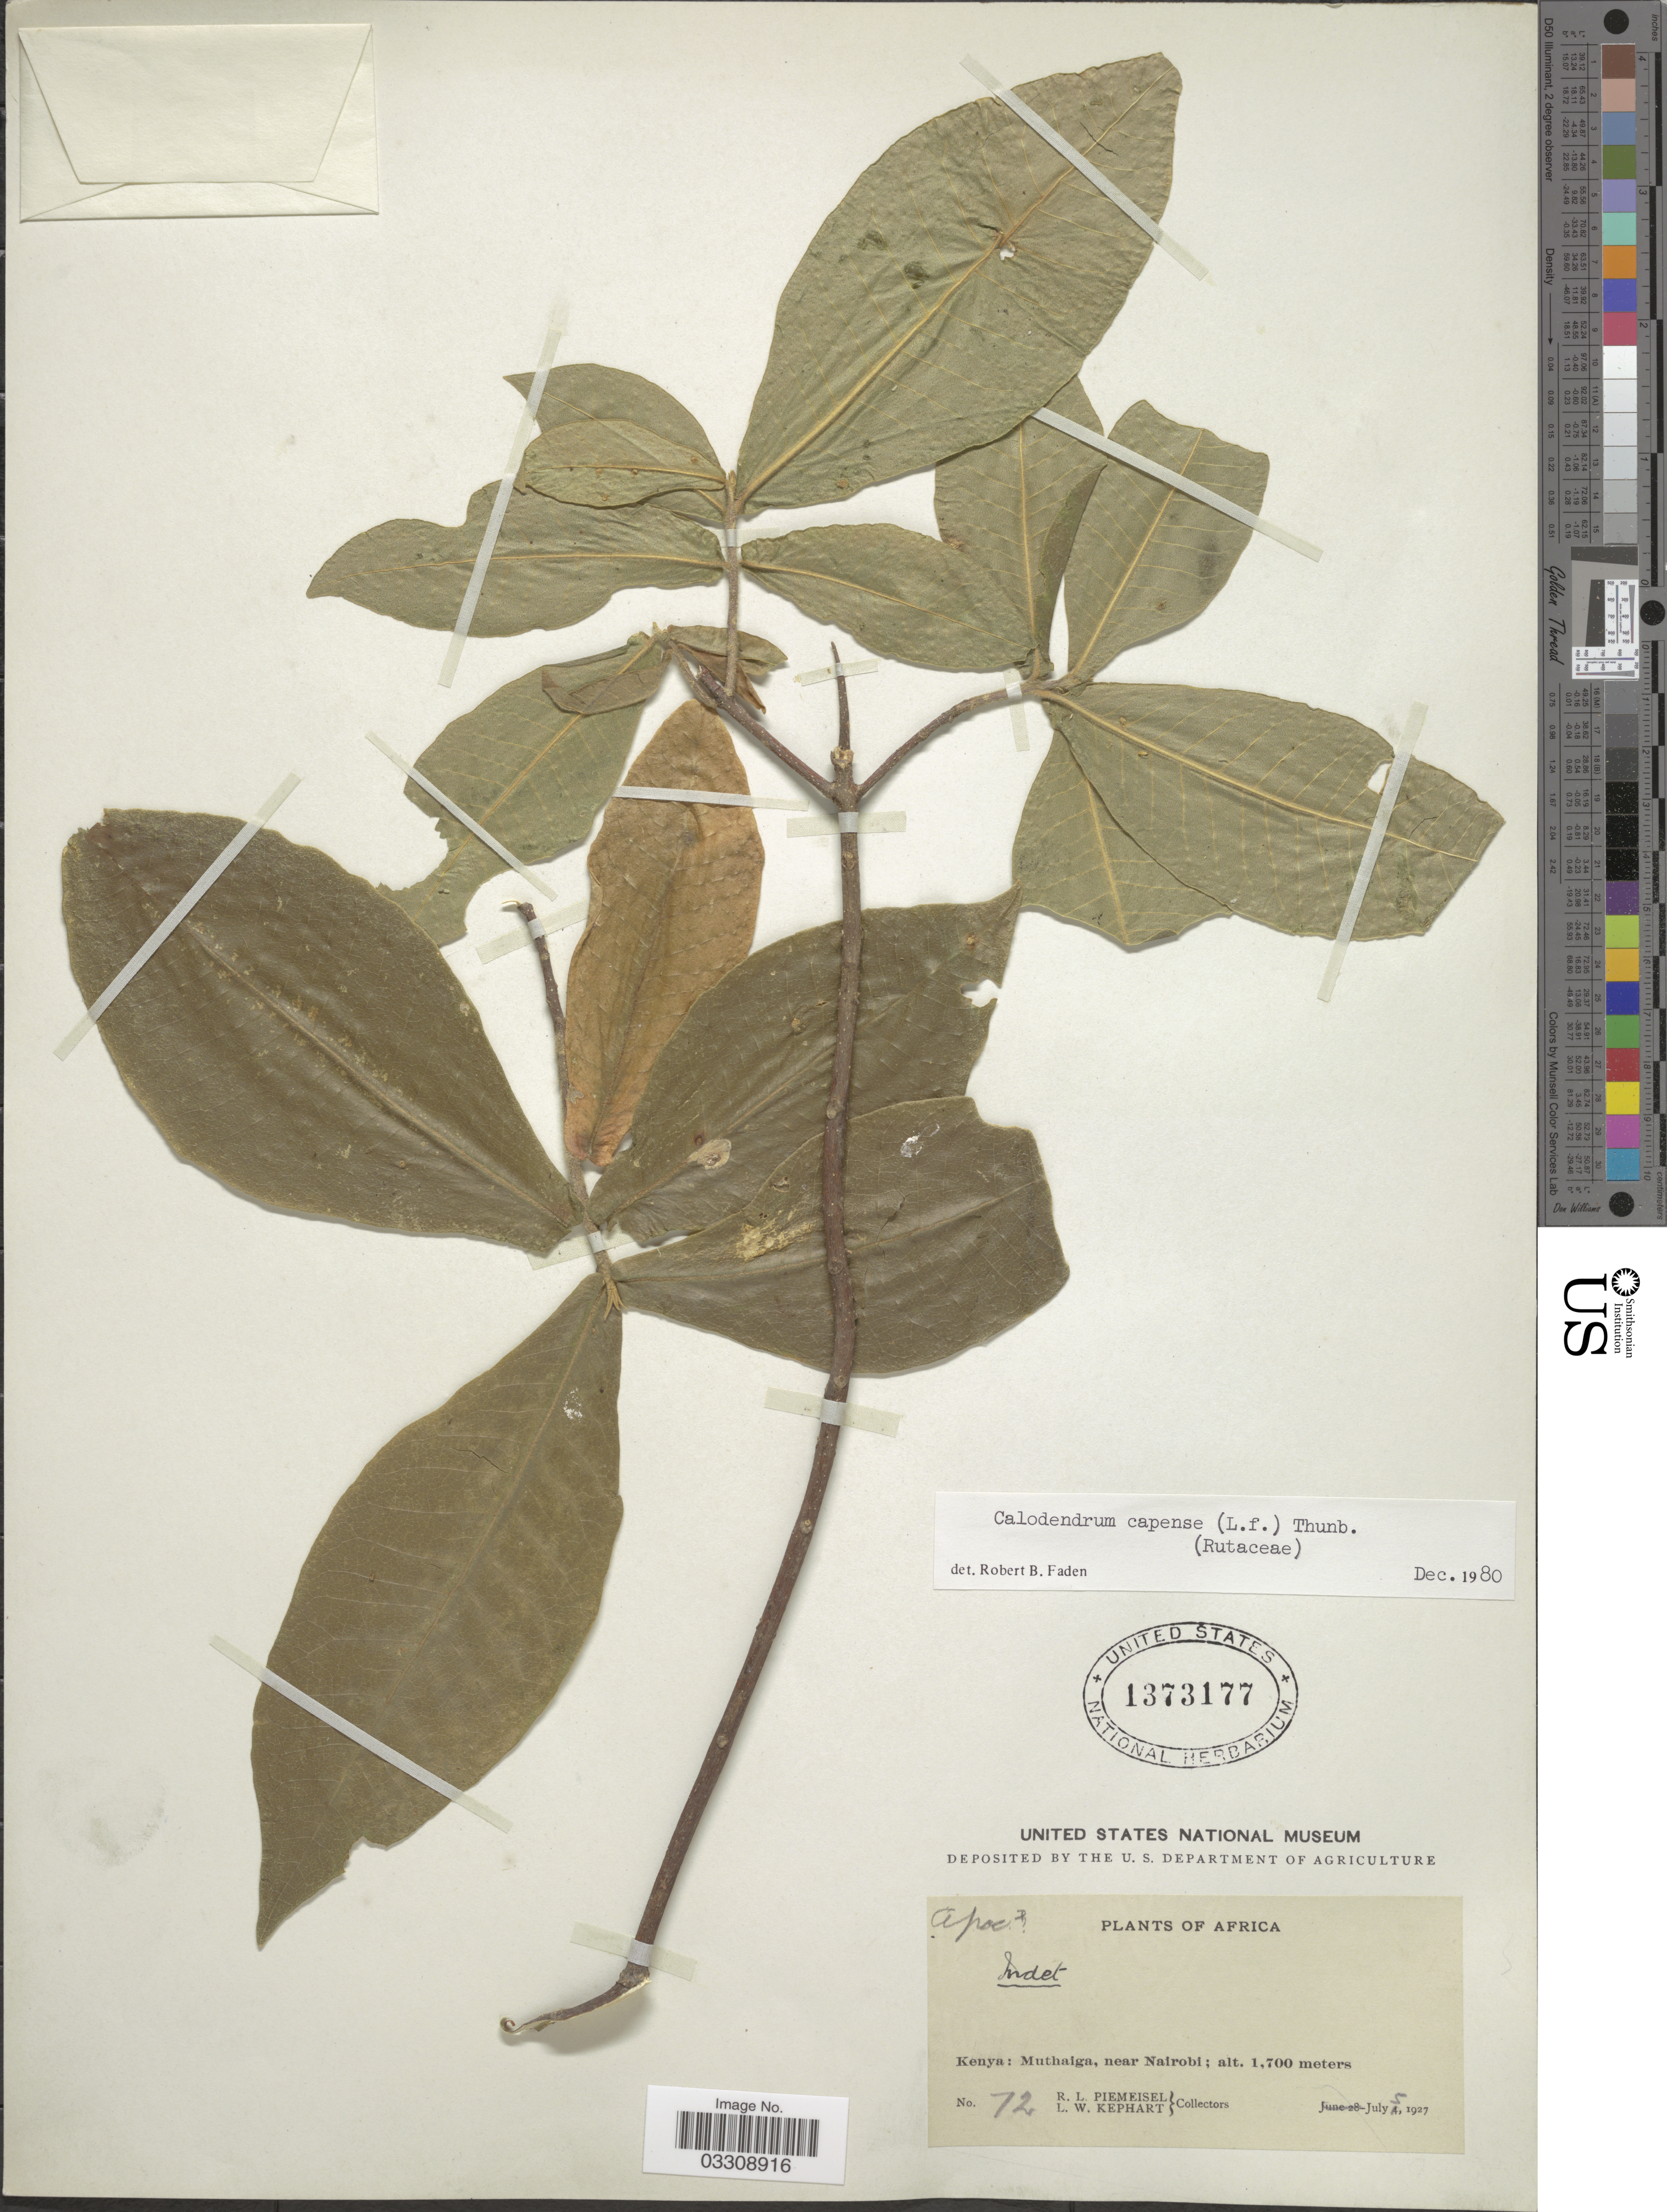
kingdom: Plantae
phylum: Tracheophyta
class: Magnoliopsida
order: Sapindales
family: Rutaceae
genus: Calodendrum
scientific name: Calodendrum capense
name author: (L. f.) Thunb.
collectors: R. L. Piemeisel & L. W. Kephart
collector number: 72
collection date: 1927-07-05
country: Kenya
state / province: Nairobi Area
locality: Muthaiga, near Nairobi.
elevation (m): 1700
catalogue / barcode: US 1373177